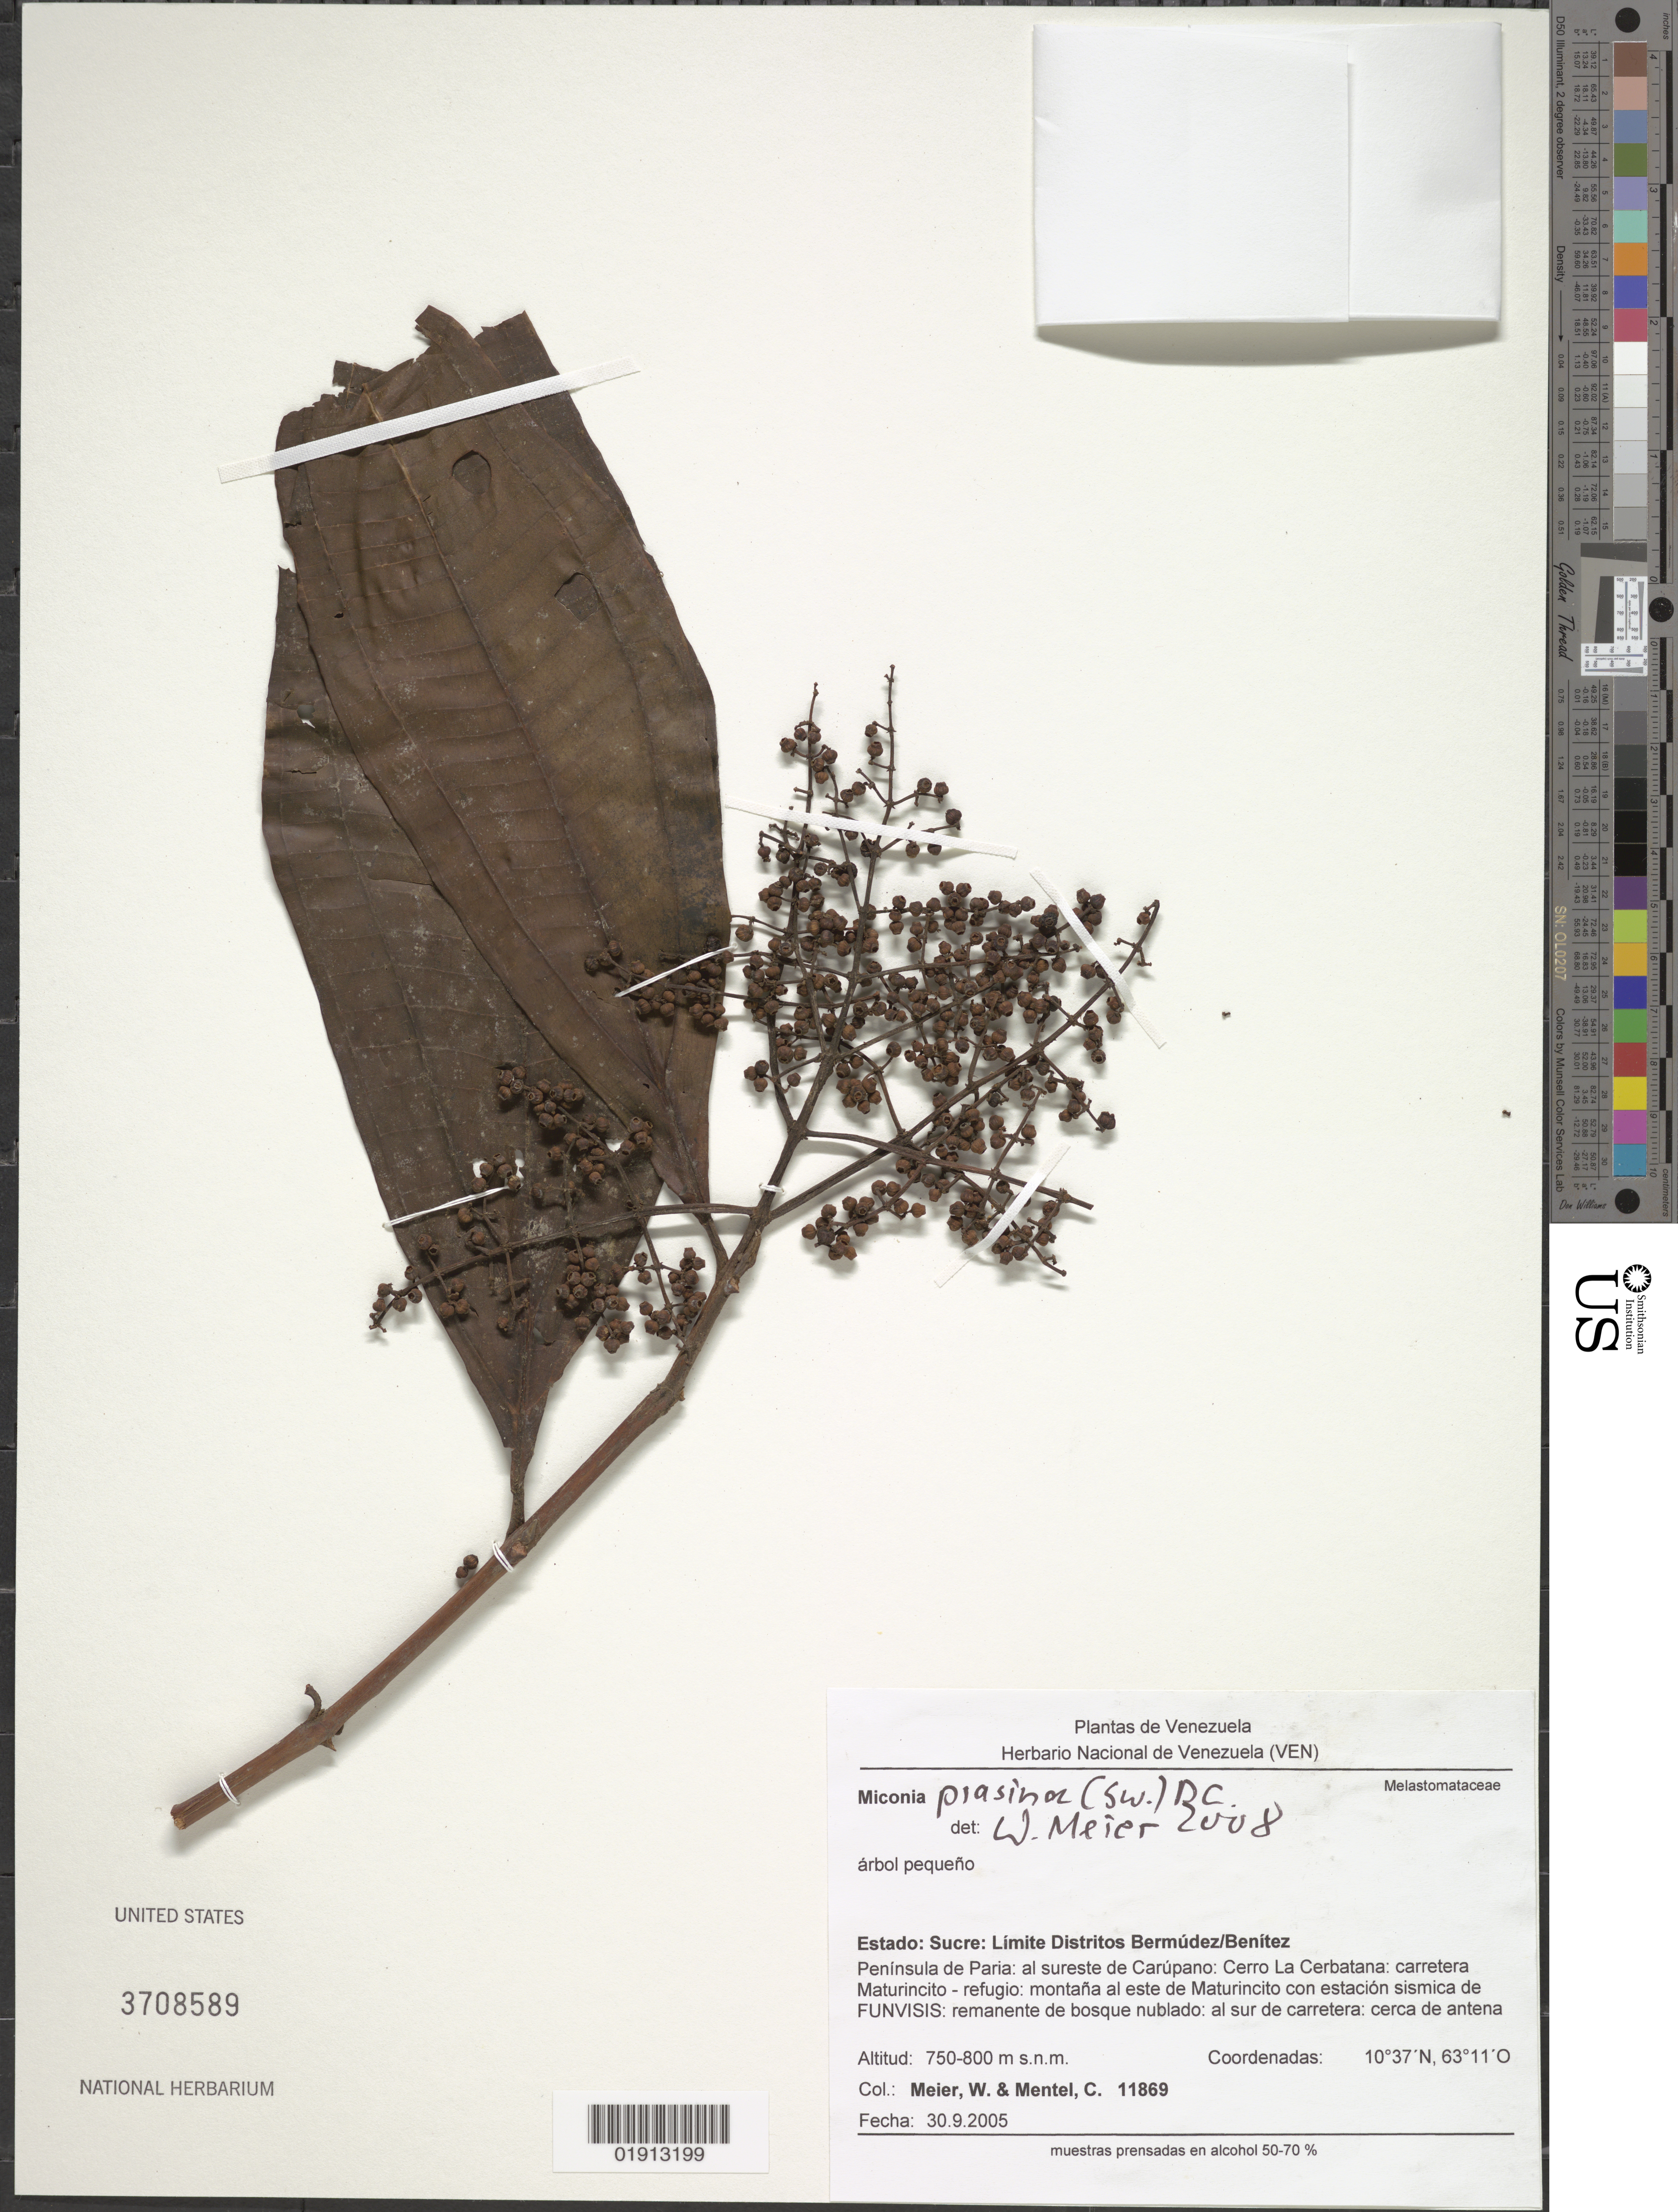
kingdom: Plantae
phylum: Tracheophyta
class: Magnoliopsida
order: Myrtales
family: Melastomataceae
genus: Miconia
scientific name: Miconia prasina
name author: (Sw.) DC.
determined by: Meier, Winfried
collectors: W. Meier & C. Mentel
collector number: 11869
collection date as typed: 30 Sep 2005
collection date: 2005-09-30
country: Venezuela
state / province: Sucre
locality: Estado: Sucre. Limite Distritos Bermúdez//Benítez. Peninsula de Paria: al sureste de Carúpano, Cerro La Cerbatana, carretera Maturincito-refugio, montaña al este de Maturincito con estación sismica de FUNVISIS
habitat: Remanente de bosque nublado: al sur de carretera: cerca de antena.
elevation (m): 750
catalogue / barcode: US 3708589